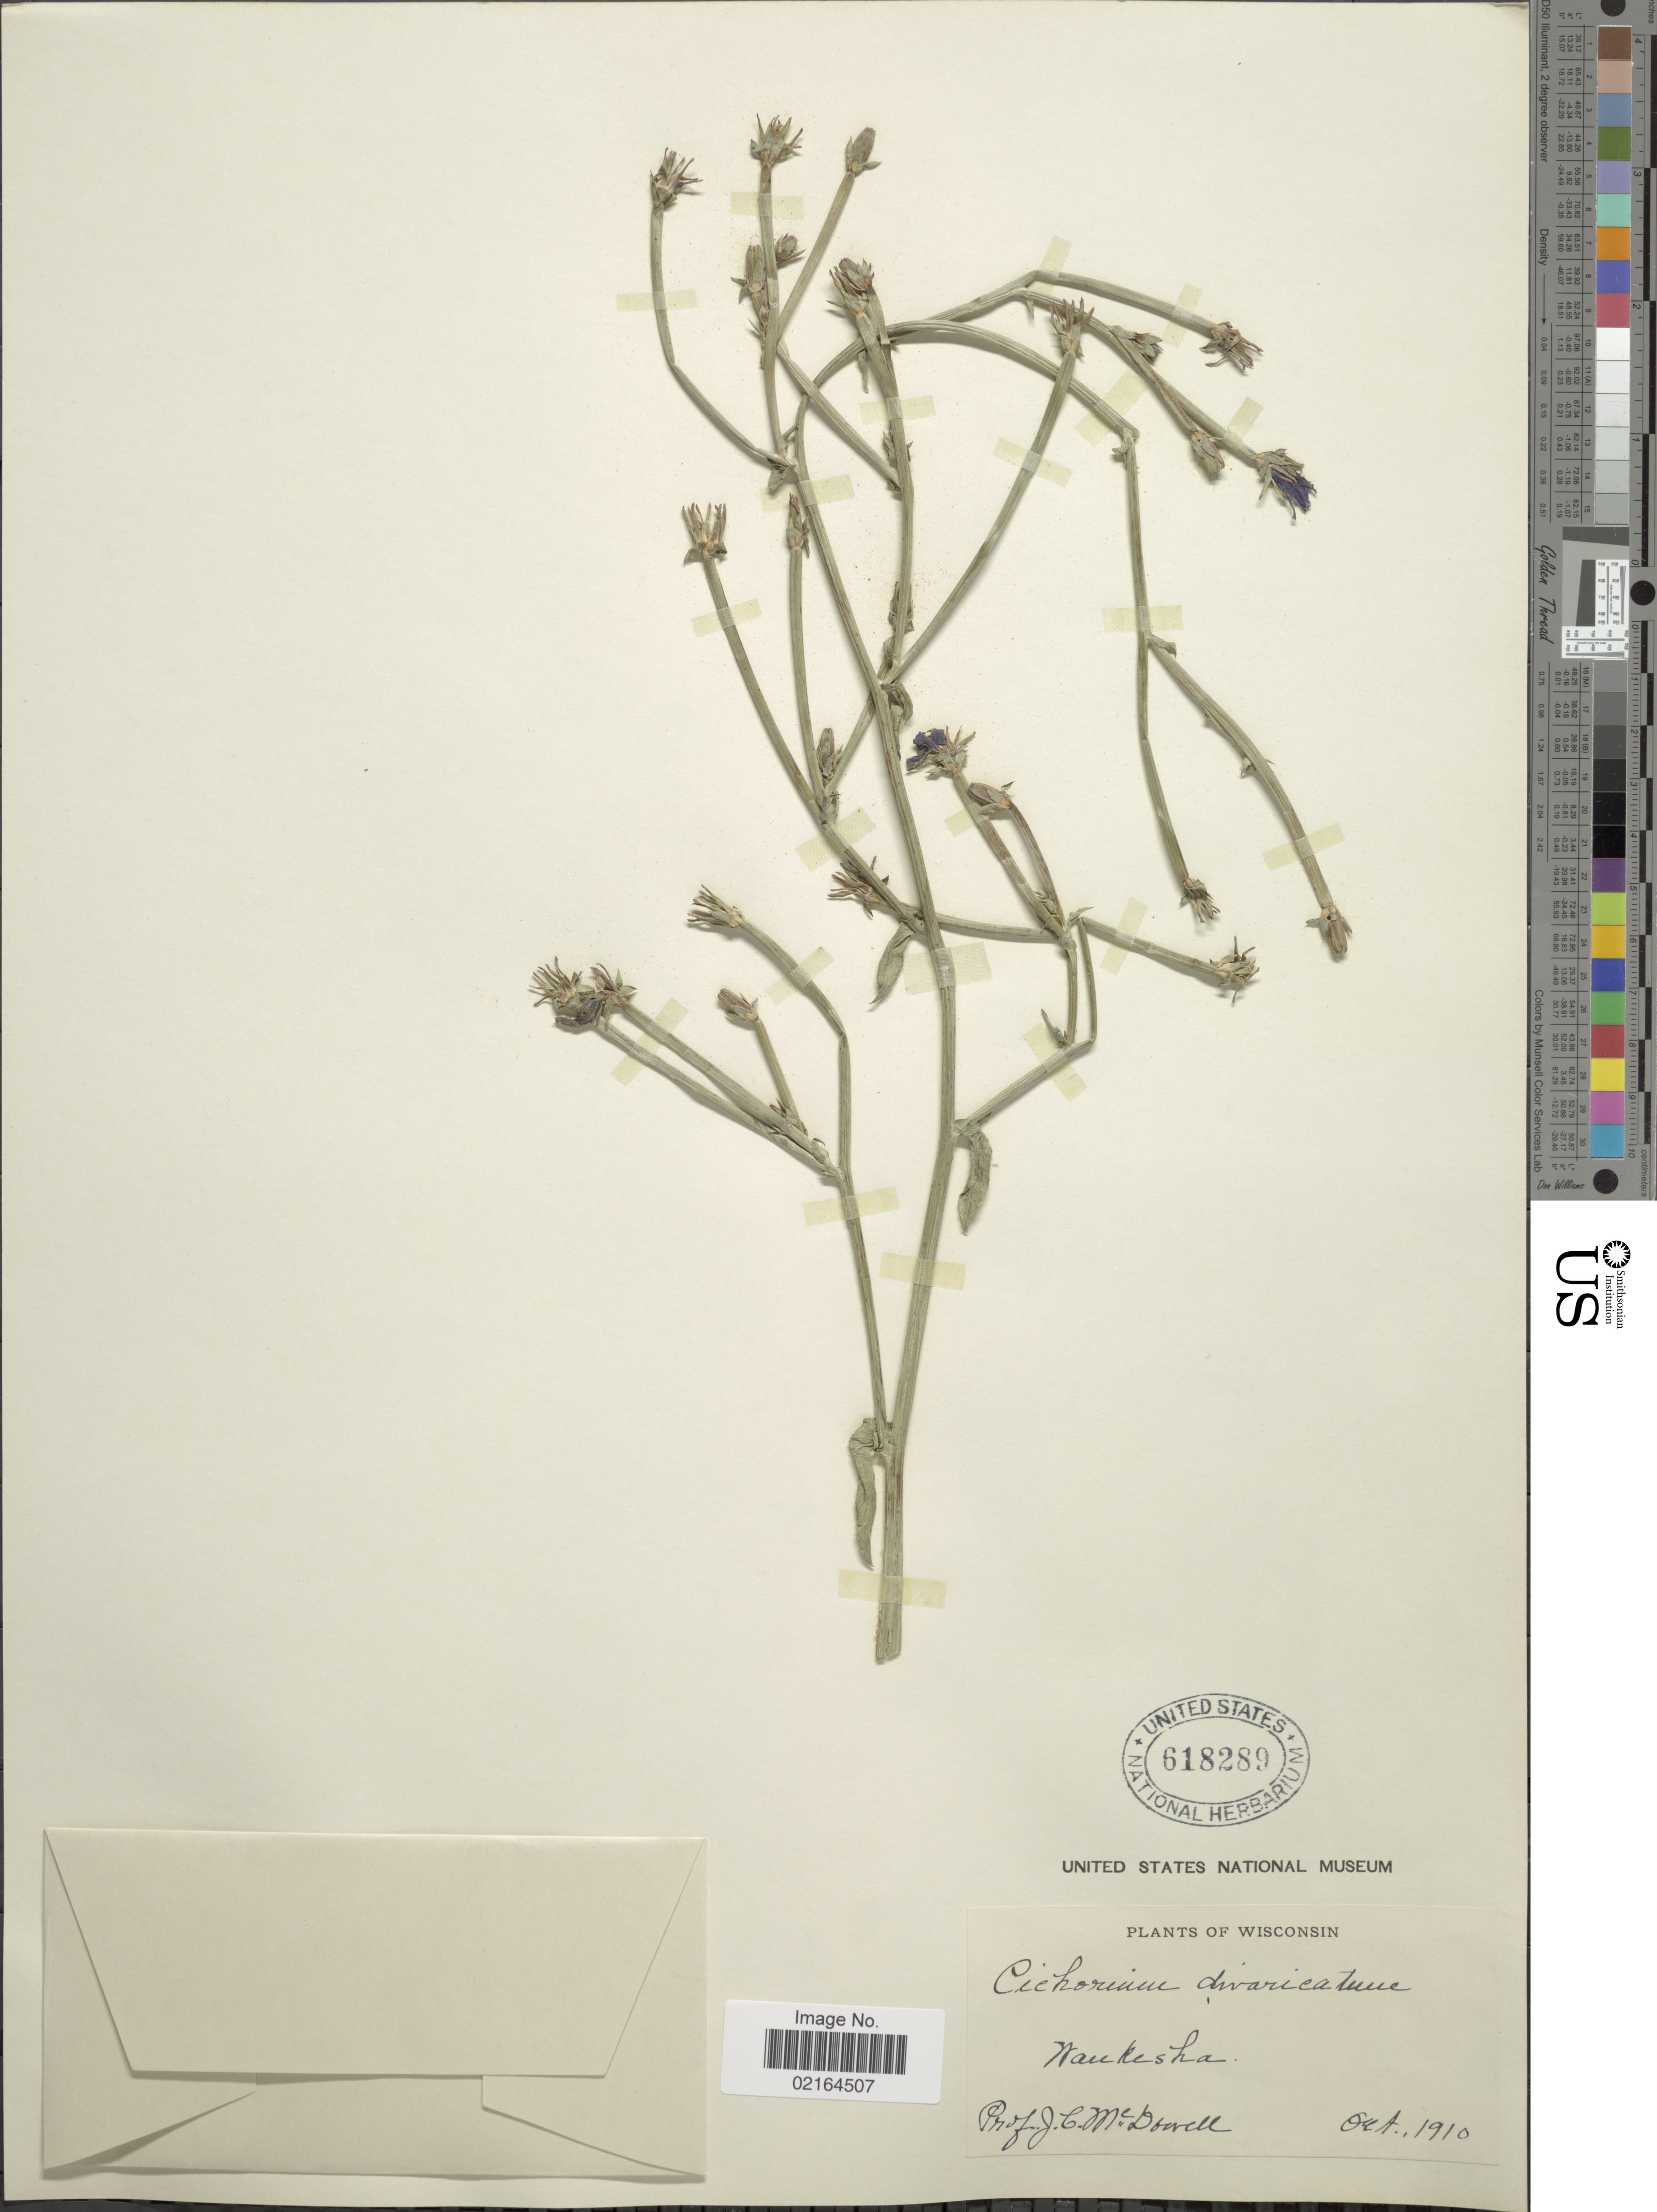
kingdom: Plantae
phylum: Tracheophyta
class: Magnoliopsida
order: Asterales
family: Asteraceae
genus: Cichorium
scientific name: Cichorium intybus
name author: L.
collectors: J. McDowell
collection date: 1910-10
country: United States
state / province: Wisconsin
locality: Waukesha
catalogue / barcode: US 618289